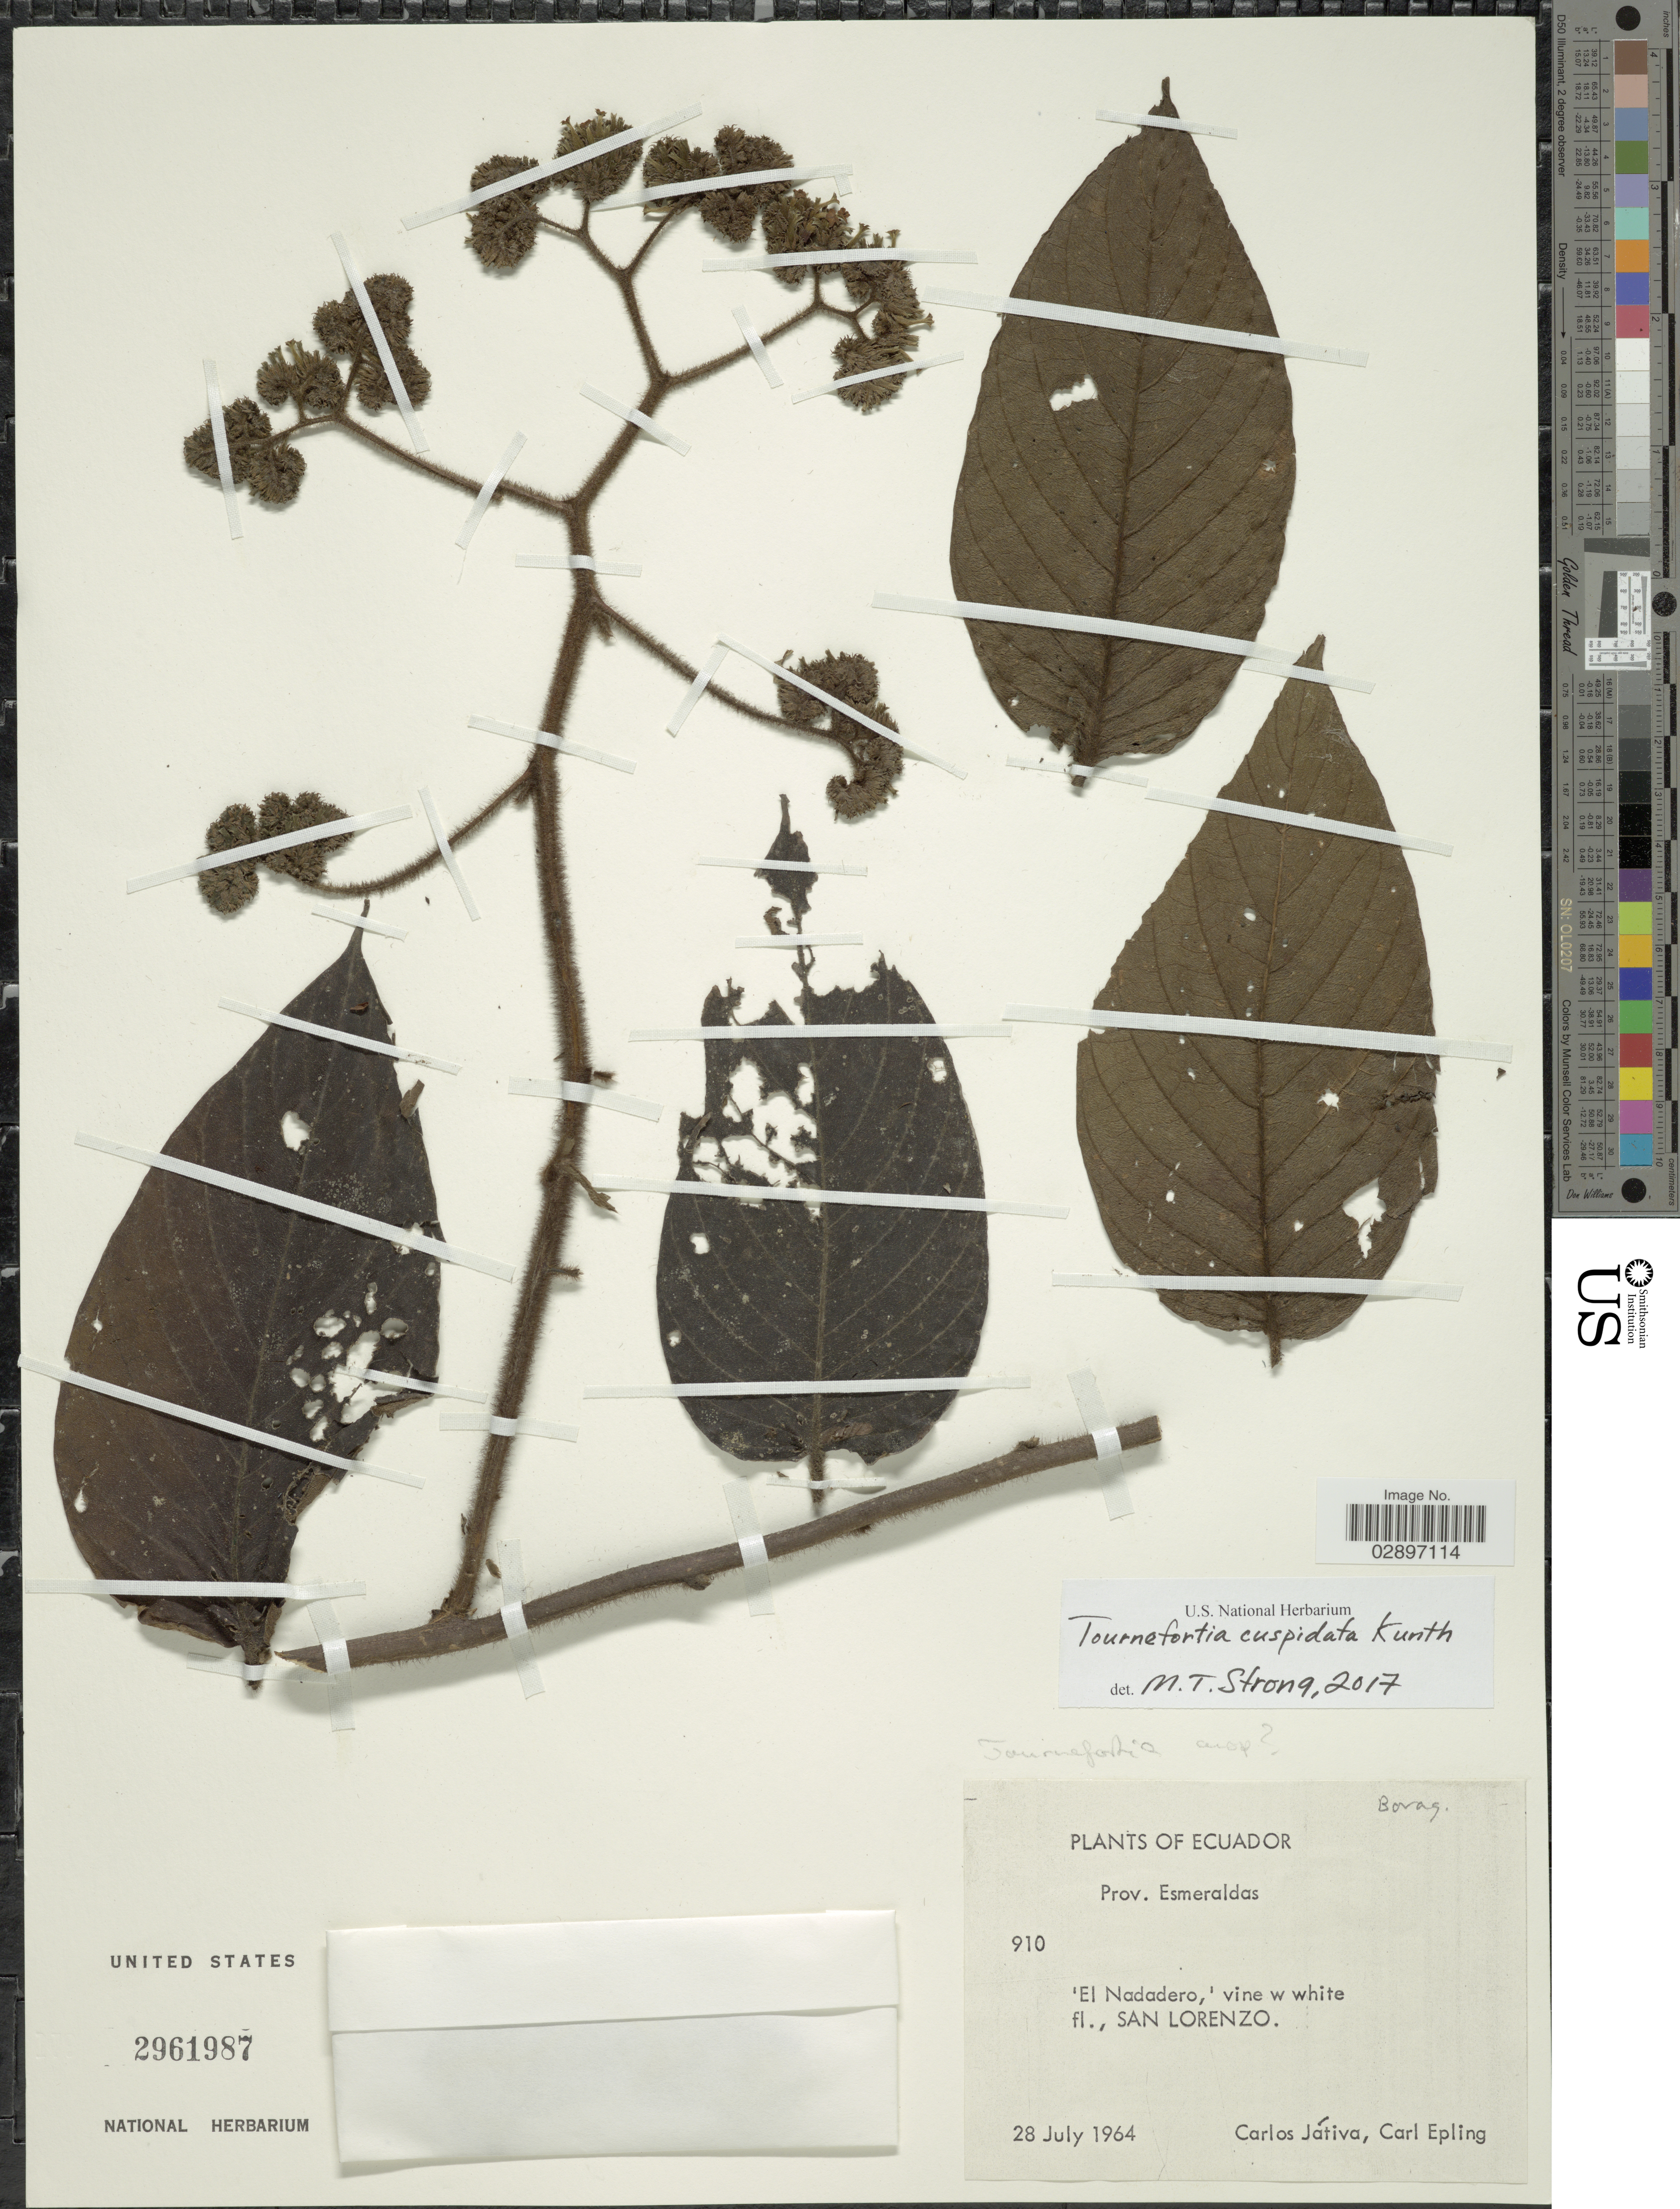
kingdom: Plantae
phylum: Tracheophyta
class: Magnoliopsida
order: Boraginales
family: Heliotropiaceae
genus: Tournefortia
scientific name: Tournefortia cuspidata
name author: Kunth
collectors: C. D. Játiva & C. C. Epling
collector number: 910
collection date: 1964-07-28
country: Puerto Rico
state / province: San Lorenzo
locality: Prov. Esmeraldas. San Lorenzo.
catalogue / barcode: US 2961987